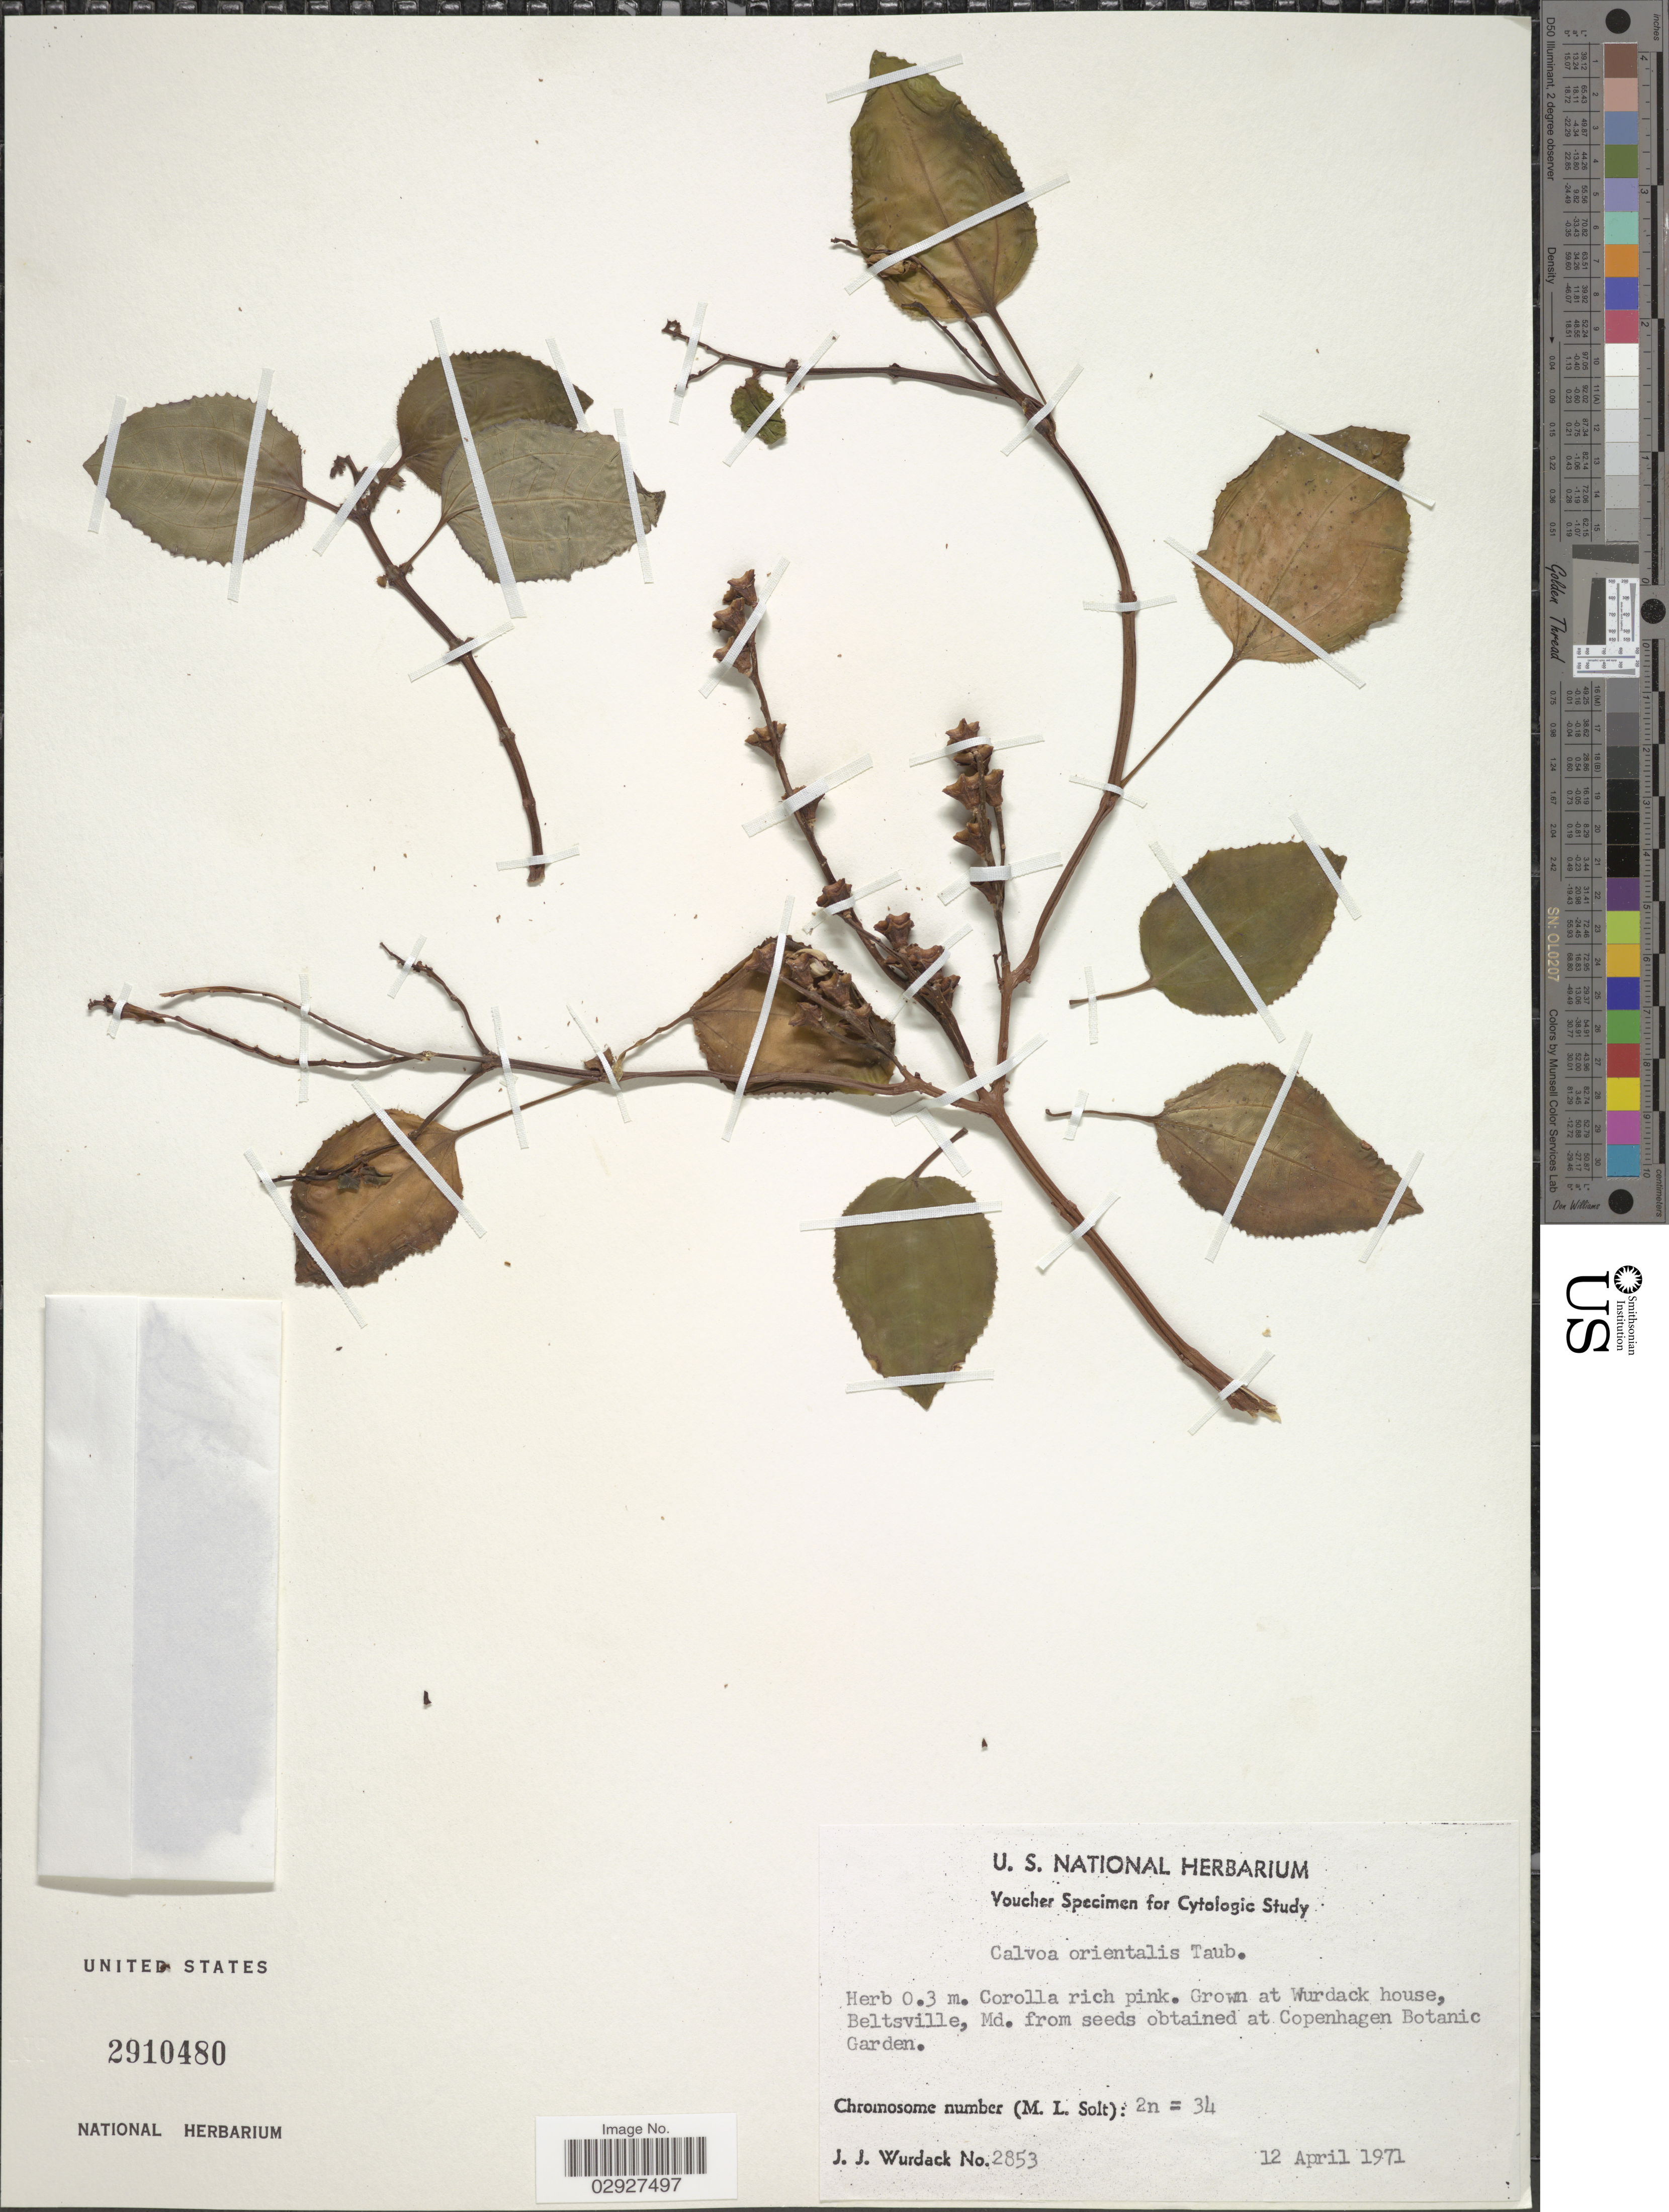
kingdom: Plantae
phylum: Tracheophyta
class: Magnoliopsida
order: Myrtales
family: Melastomataceae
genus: Calvoa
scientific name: Calvoa orientalis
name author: Taub.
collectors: J. J. Wurdack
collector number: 2853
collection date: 1971-04-12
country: United States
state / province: Maryland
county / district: Prince George's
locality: Grown at Wurdack house, Beltsville, Md.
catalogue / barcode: US 2910480